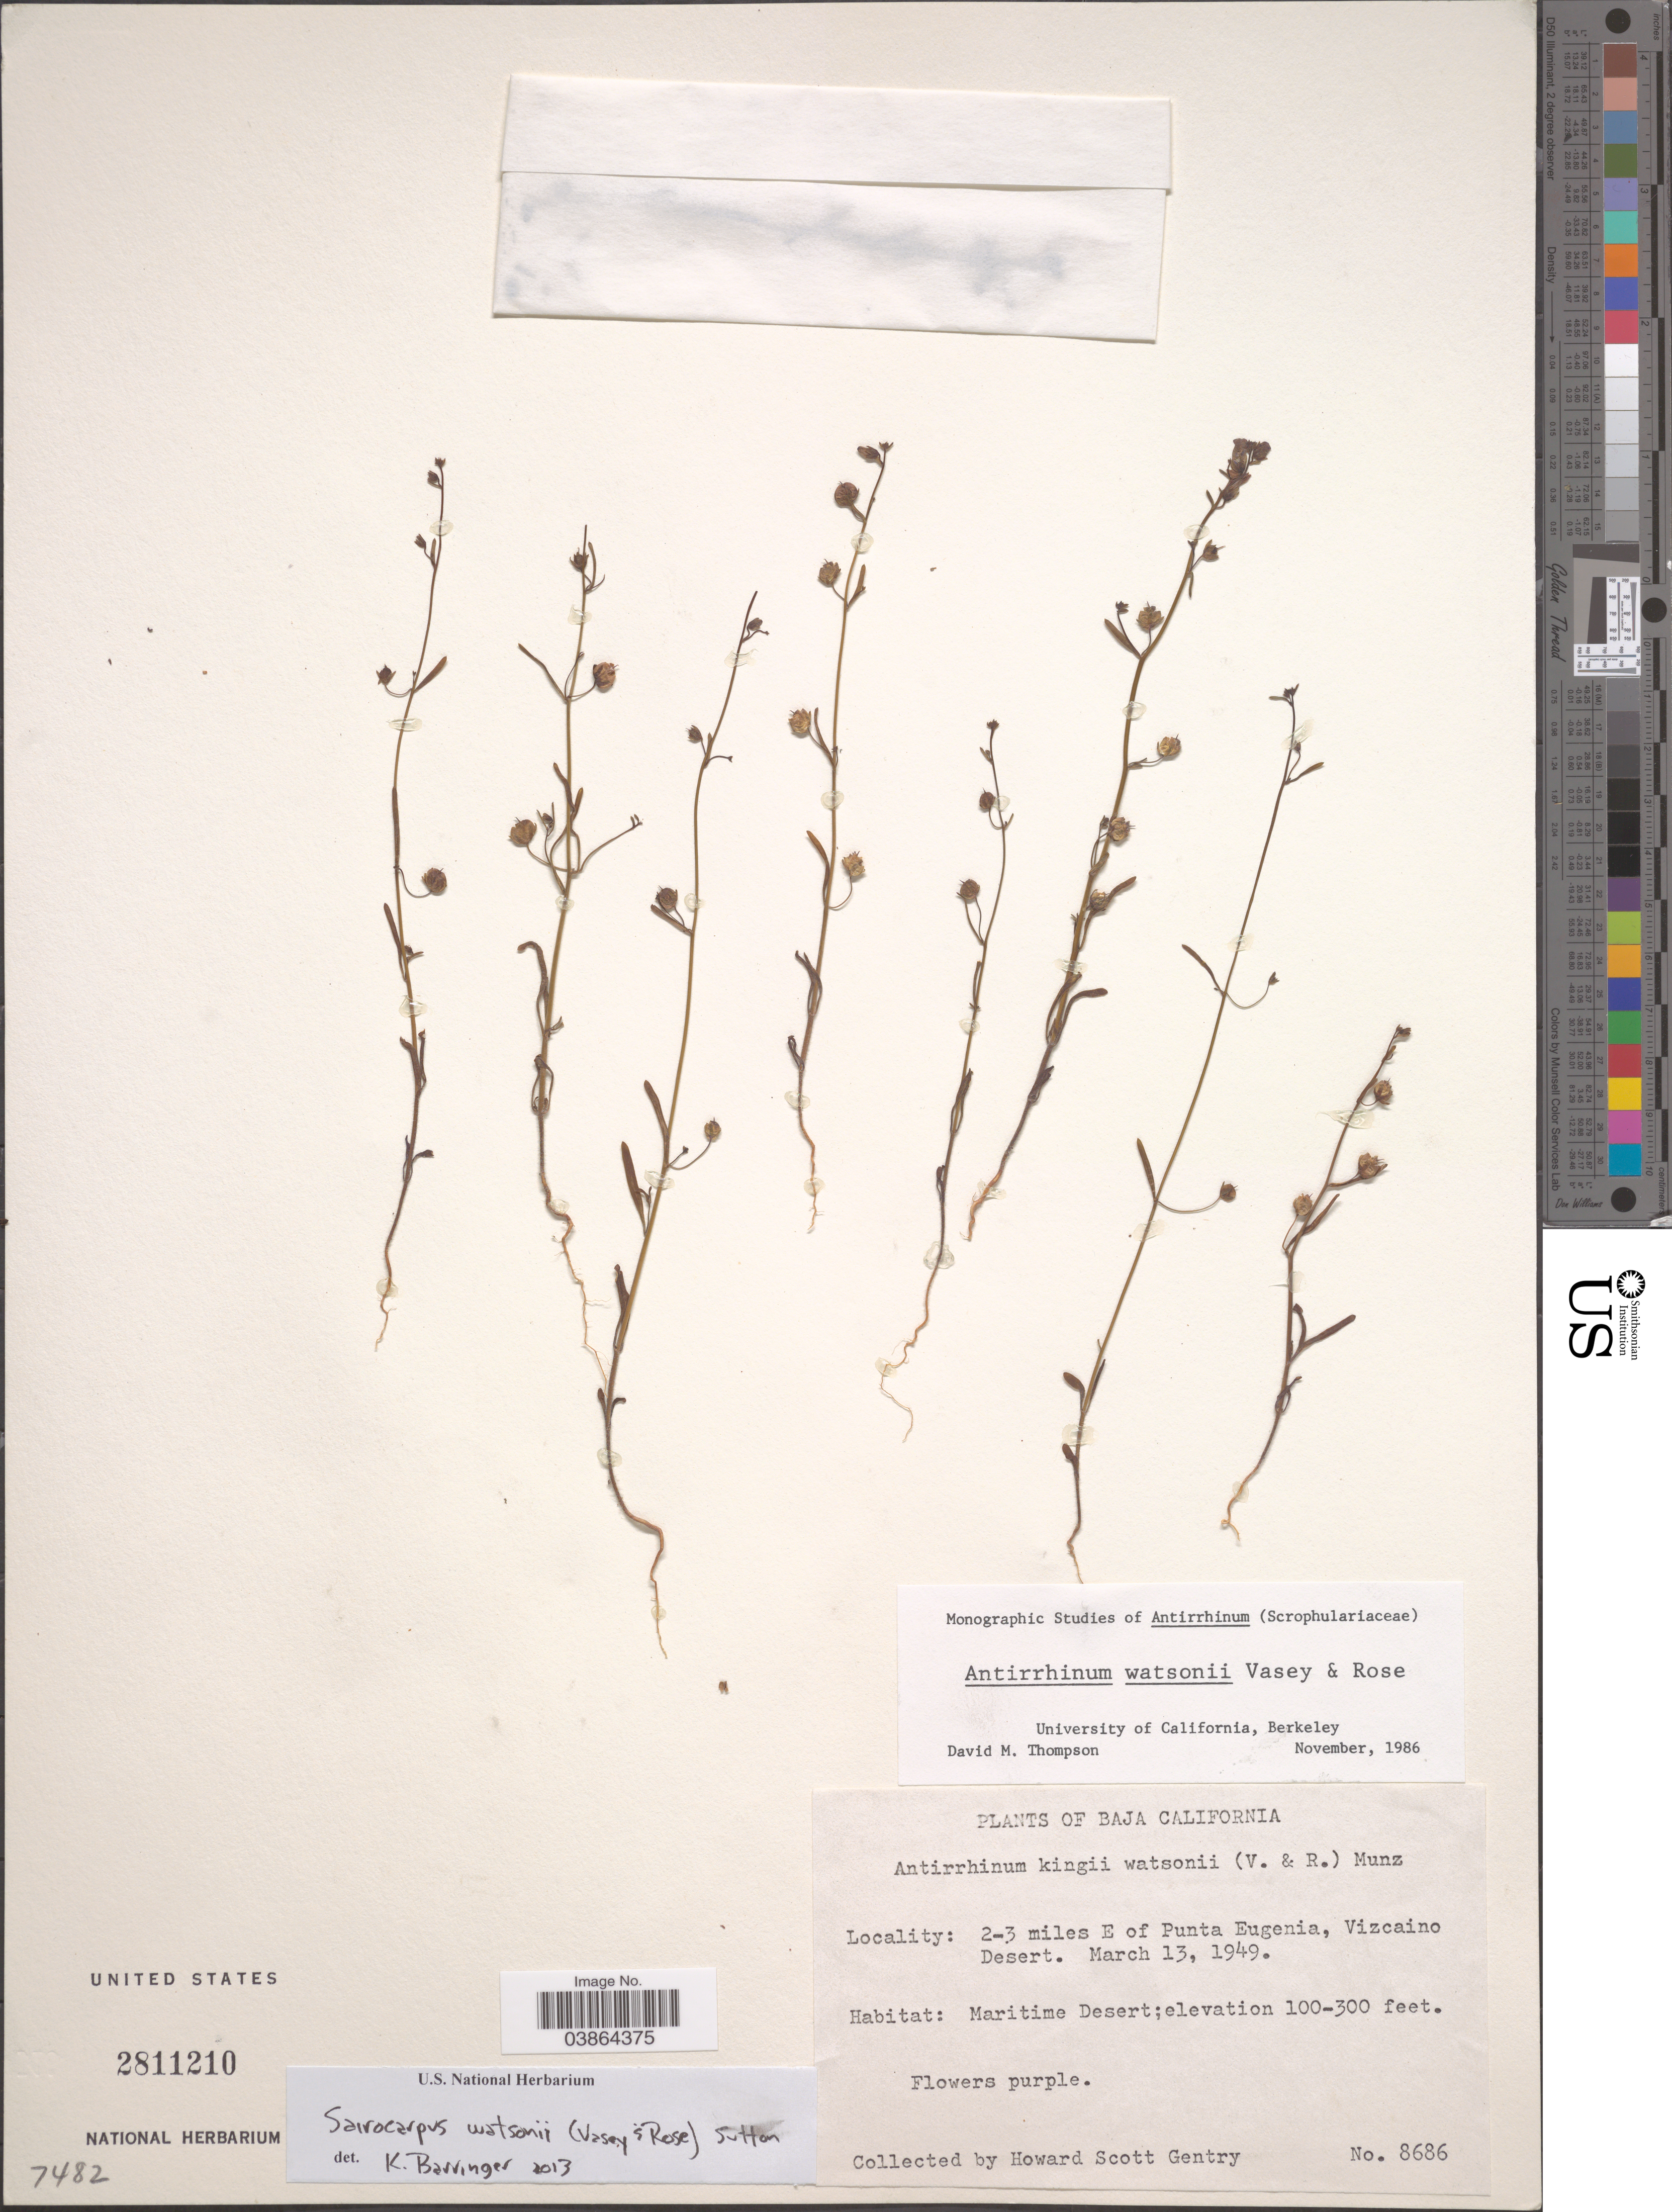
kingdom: Plantae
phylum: Tracheophyta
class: Magnoliopsida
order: Lamiales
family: Plantaginaceae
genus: Sairocarpus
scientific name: Sairocarpus watsonii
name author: (Vasey & Rose) D.A. Sutton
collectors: H. S. Gentry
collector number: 8686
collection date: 1949-03-13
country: Mexico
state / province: Baja California Sur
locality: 2-3 miles E of Punta Eugenia, Vizcaino Desert. Maritime Desert.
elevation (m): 30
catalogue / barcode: US 2811210